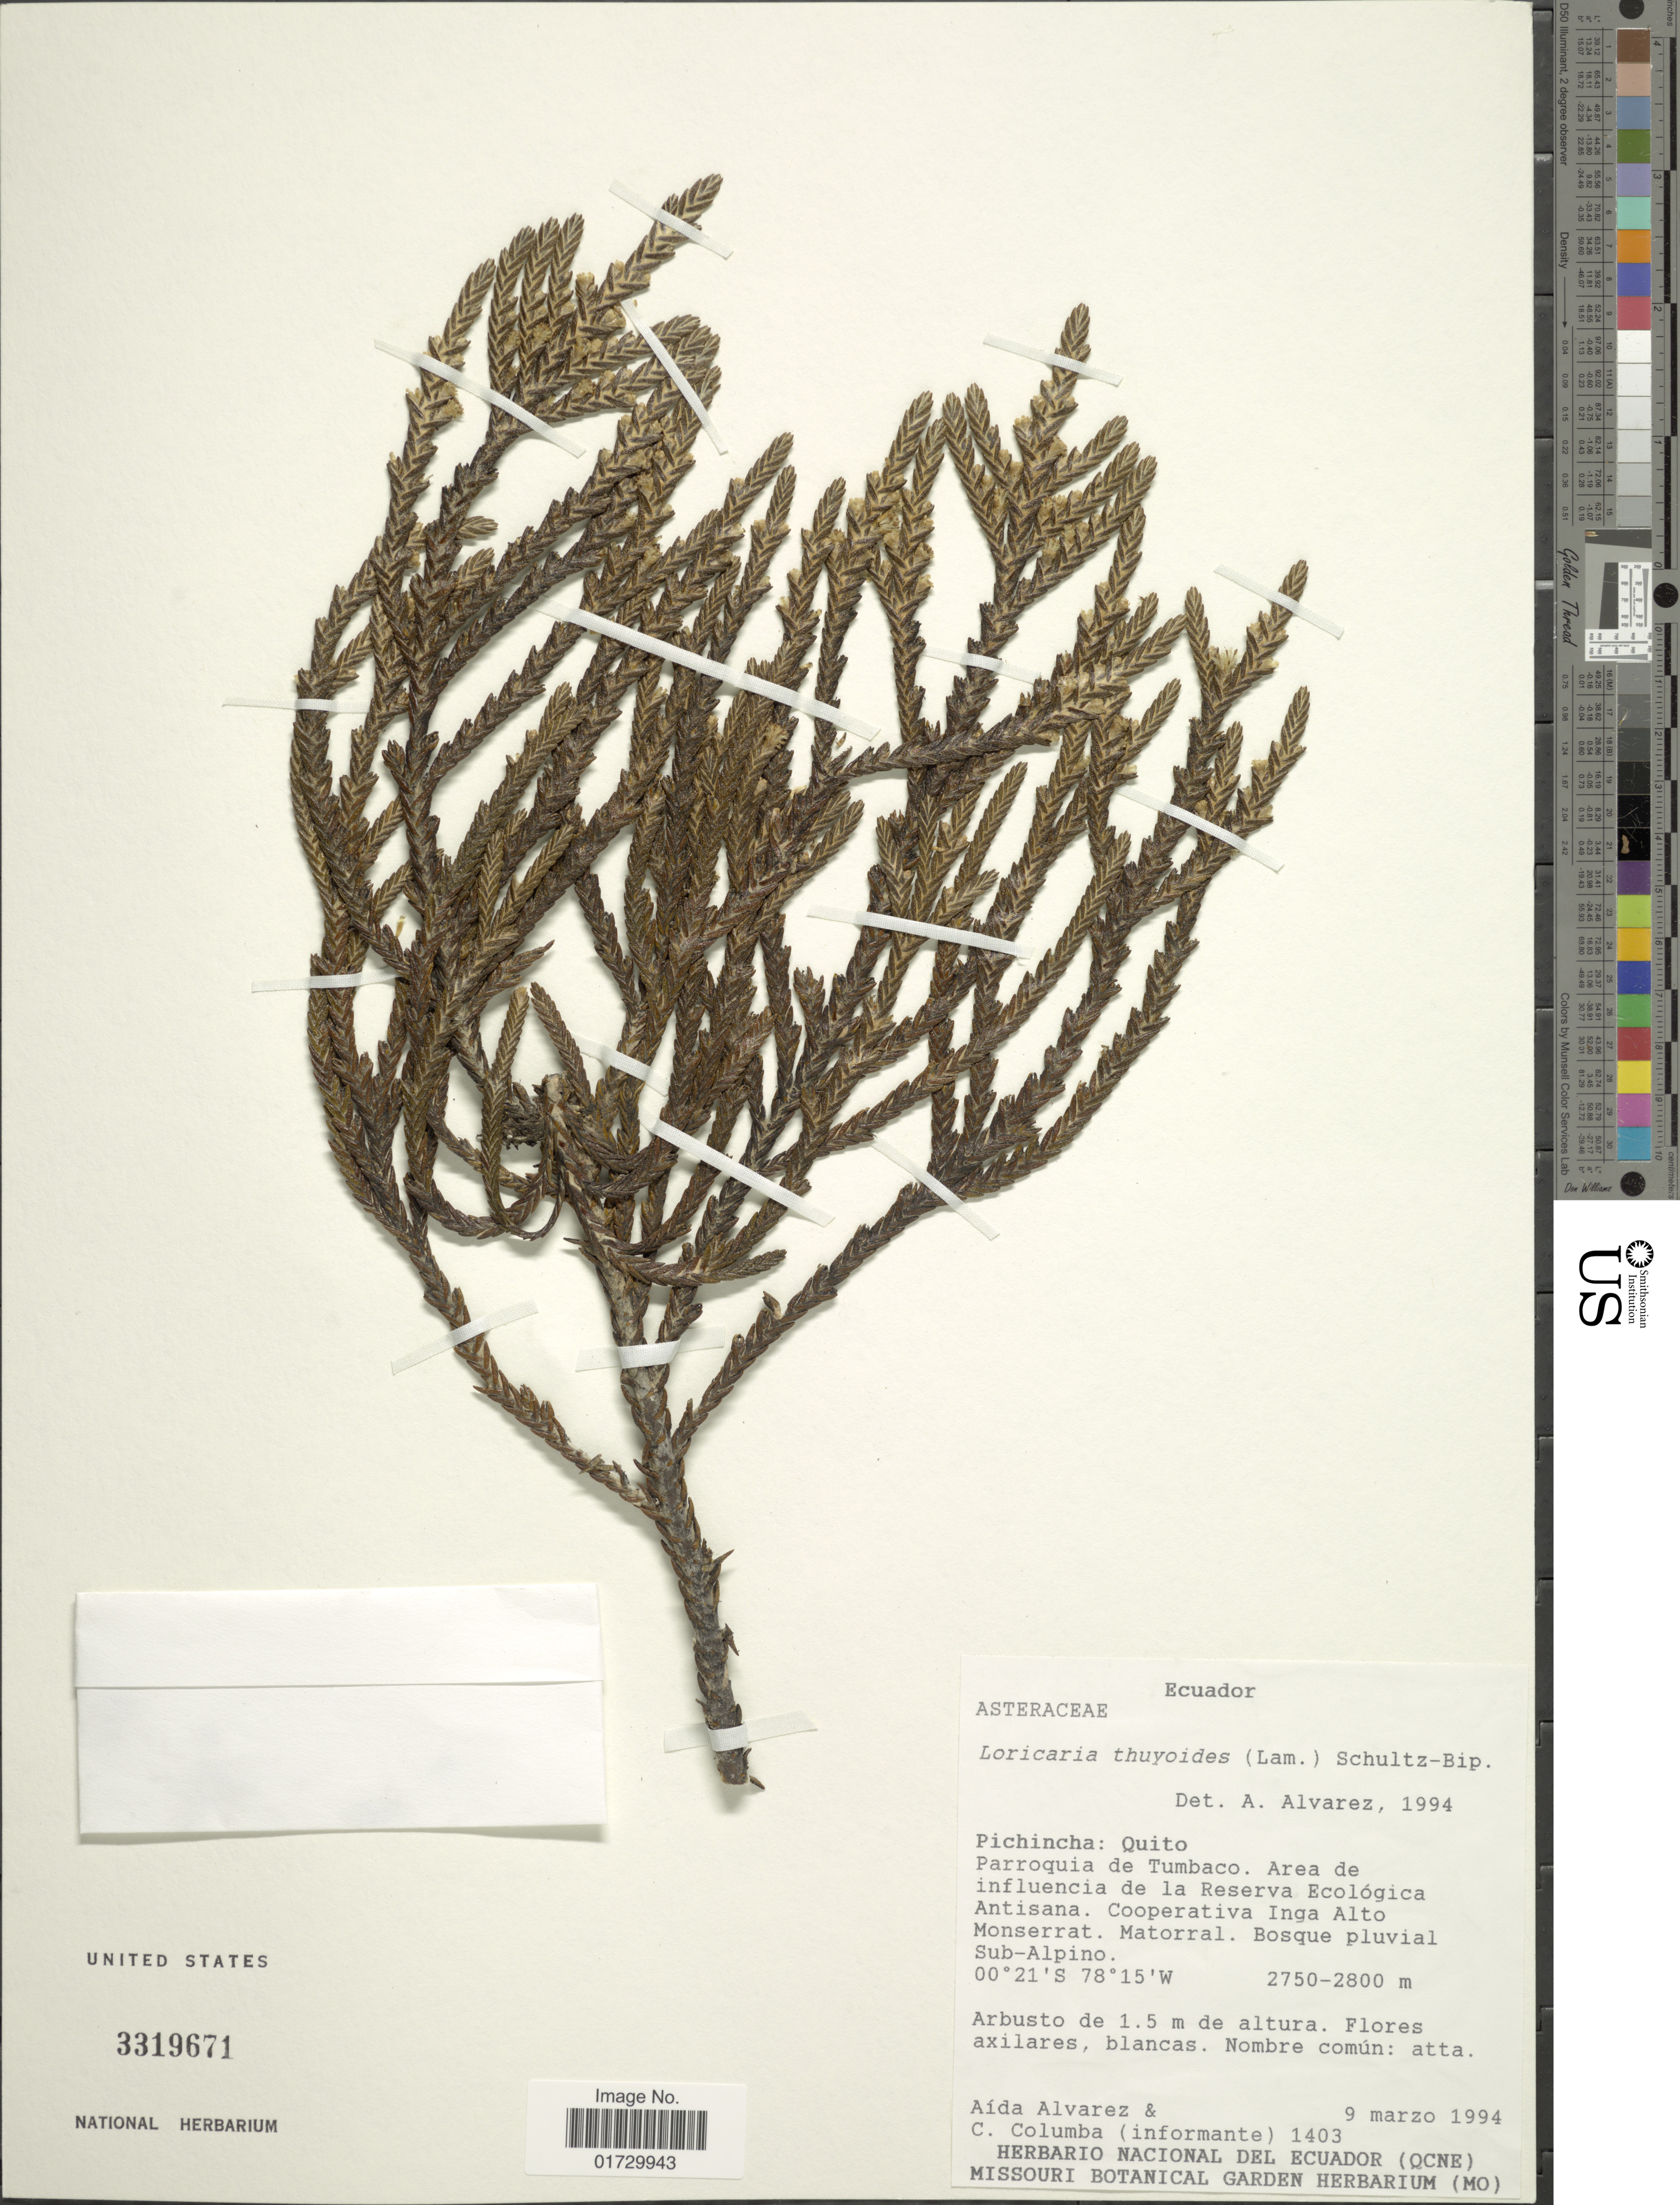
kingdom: Plantae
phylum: Tracheophyta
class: Magnoliopsida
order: Asterales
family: Asteraceae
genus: Loricaria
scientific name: Loricaria thuyoides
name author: (Lam.) Sch. Bip.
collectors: A. Alvarez & C. Columba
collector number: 1403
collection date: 1994-03-09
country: Ecuador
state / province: Pichincha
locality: Quito, Parroquia de Tumbaco. Area de influencia de la Reserva Ecologica Antisana. Cooperativa Inga Alto Monserrat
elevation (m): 2750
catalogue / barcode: US 3319671